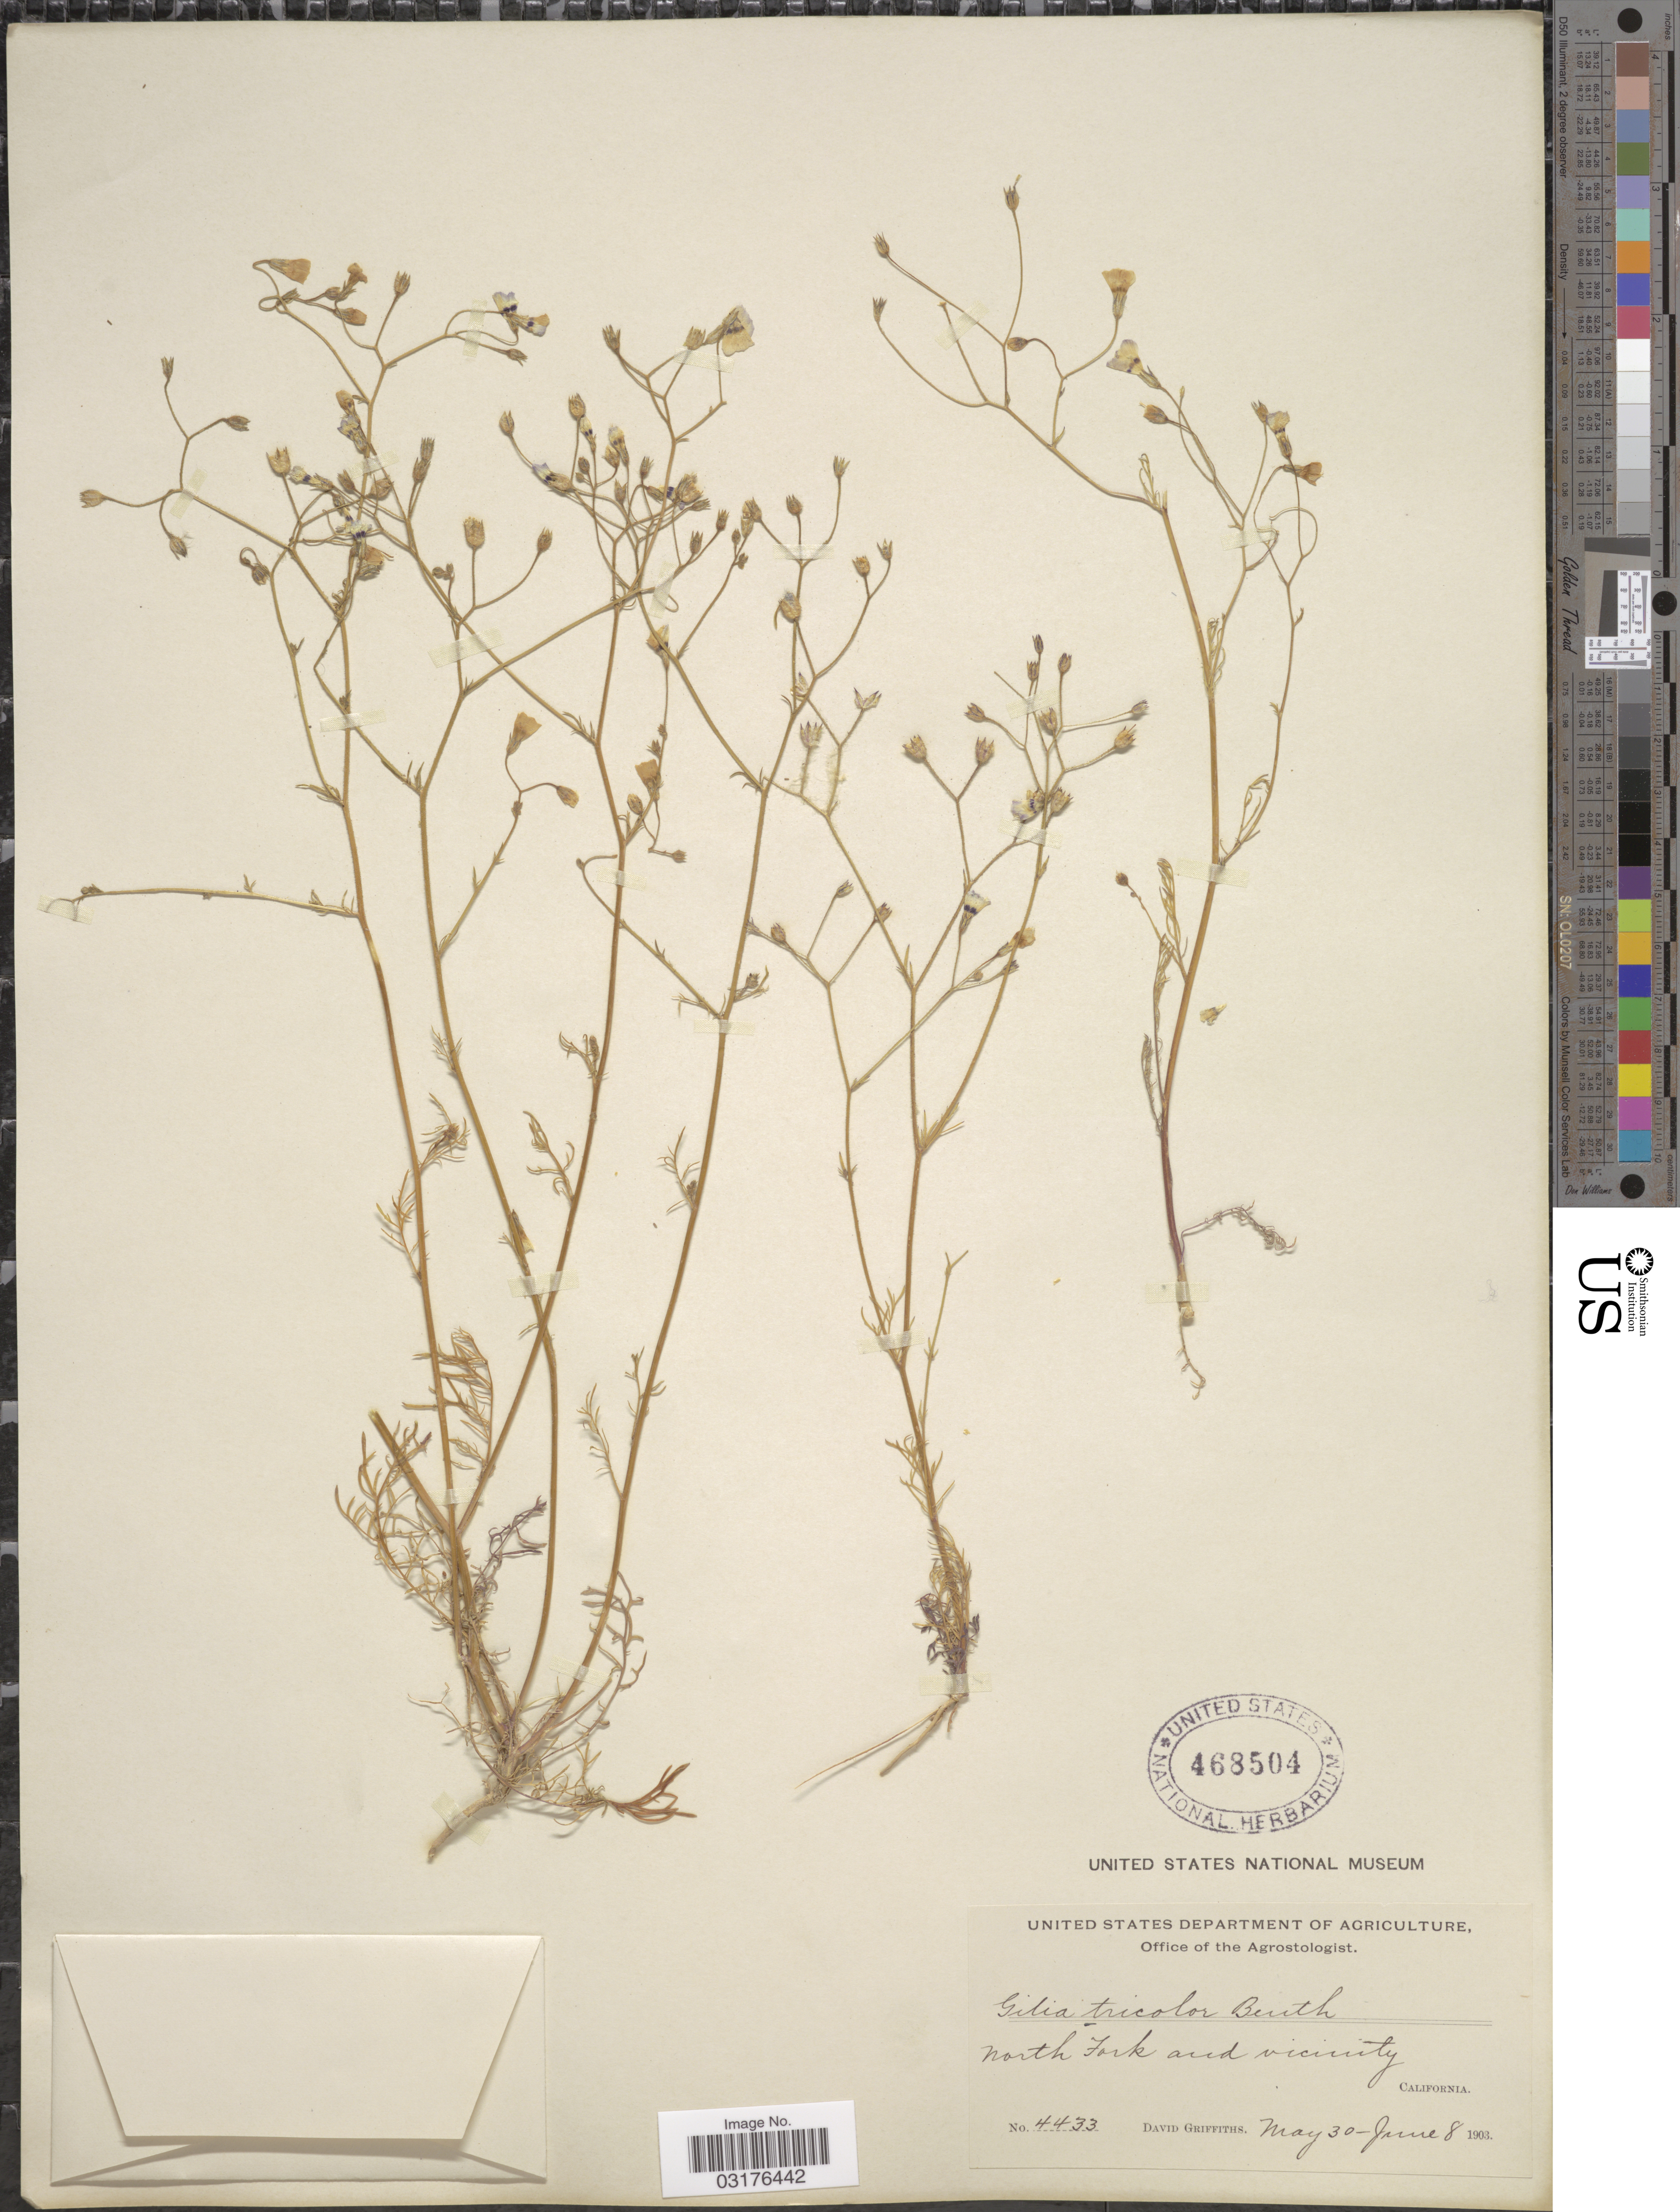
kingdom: Plantae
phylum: Tracheophyta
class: Magnoliopsida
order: Ericales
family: Polemoniaceae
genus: Gilia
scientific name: Gilia tricolor subsp. diffusa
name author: (Congdon) H. Mason & A.D. Grant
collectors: D. Griffiths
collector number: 4433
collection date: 1903-05-30/1903-06-08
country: United States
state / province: California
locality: North Fork and vicinity.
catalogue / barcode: US 468504